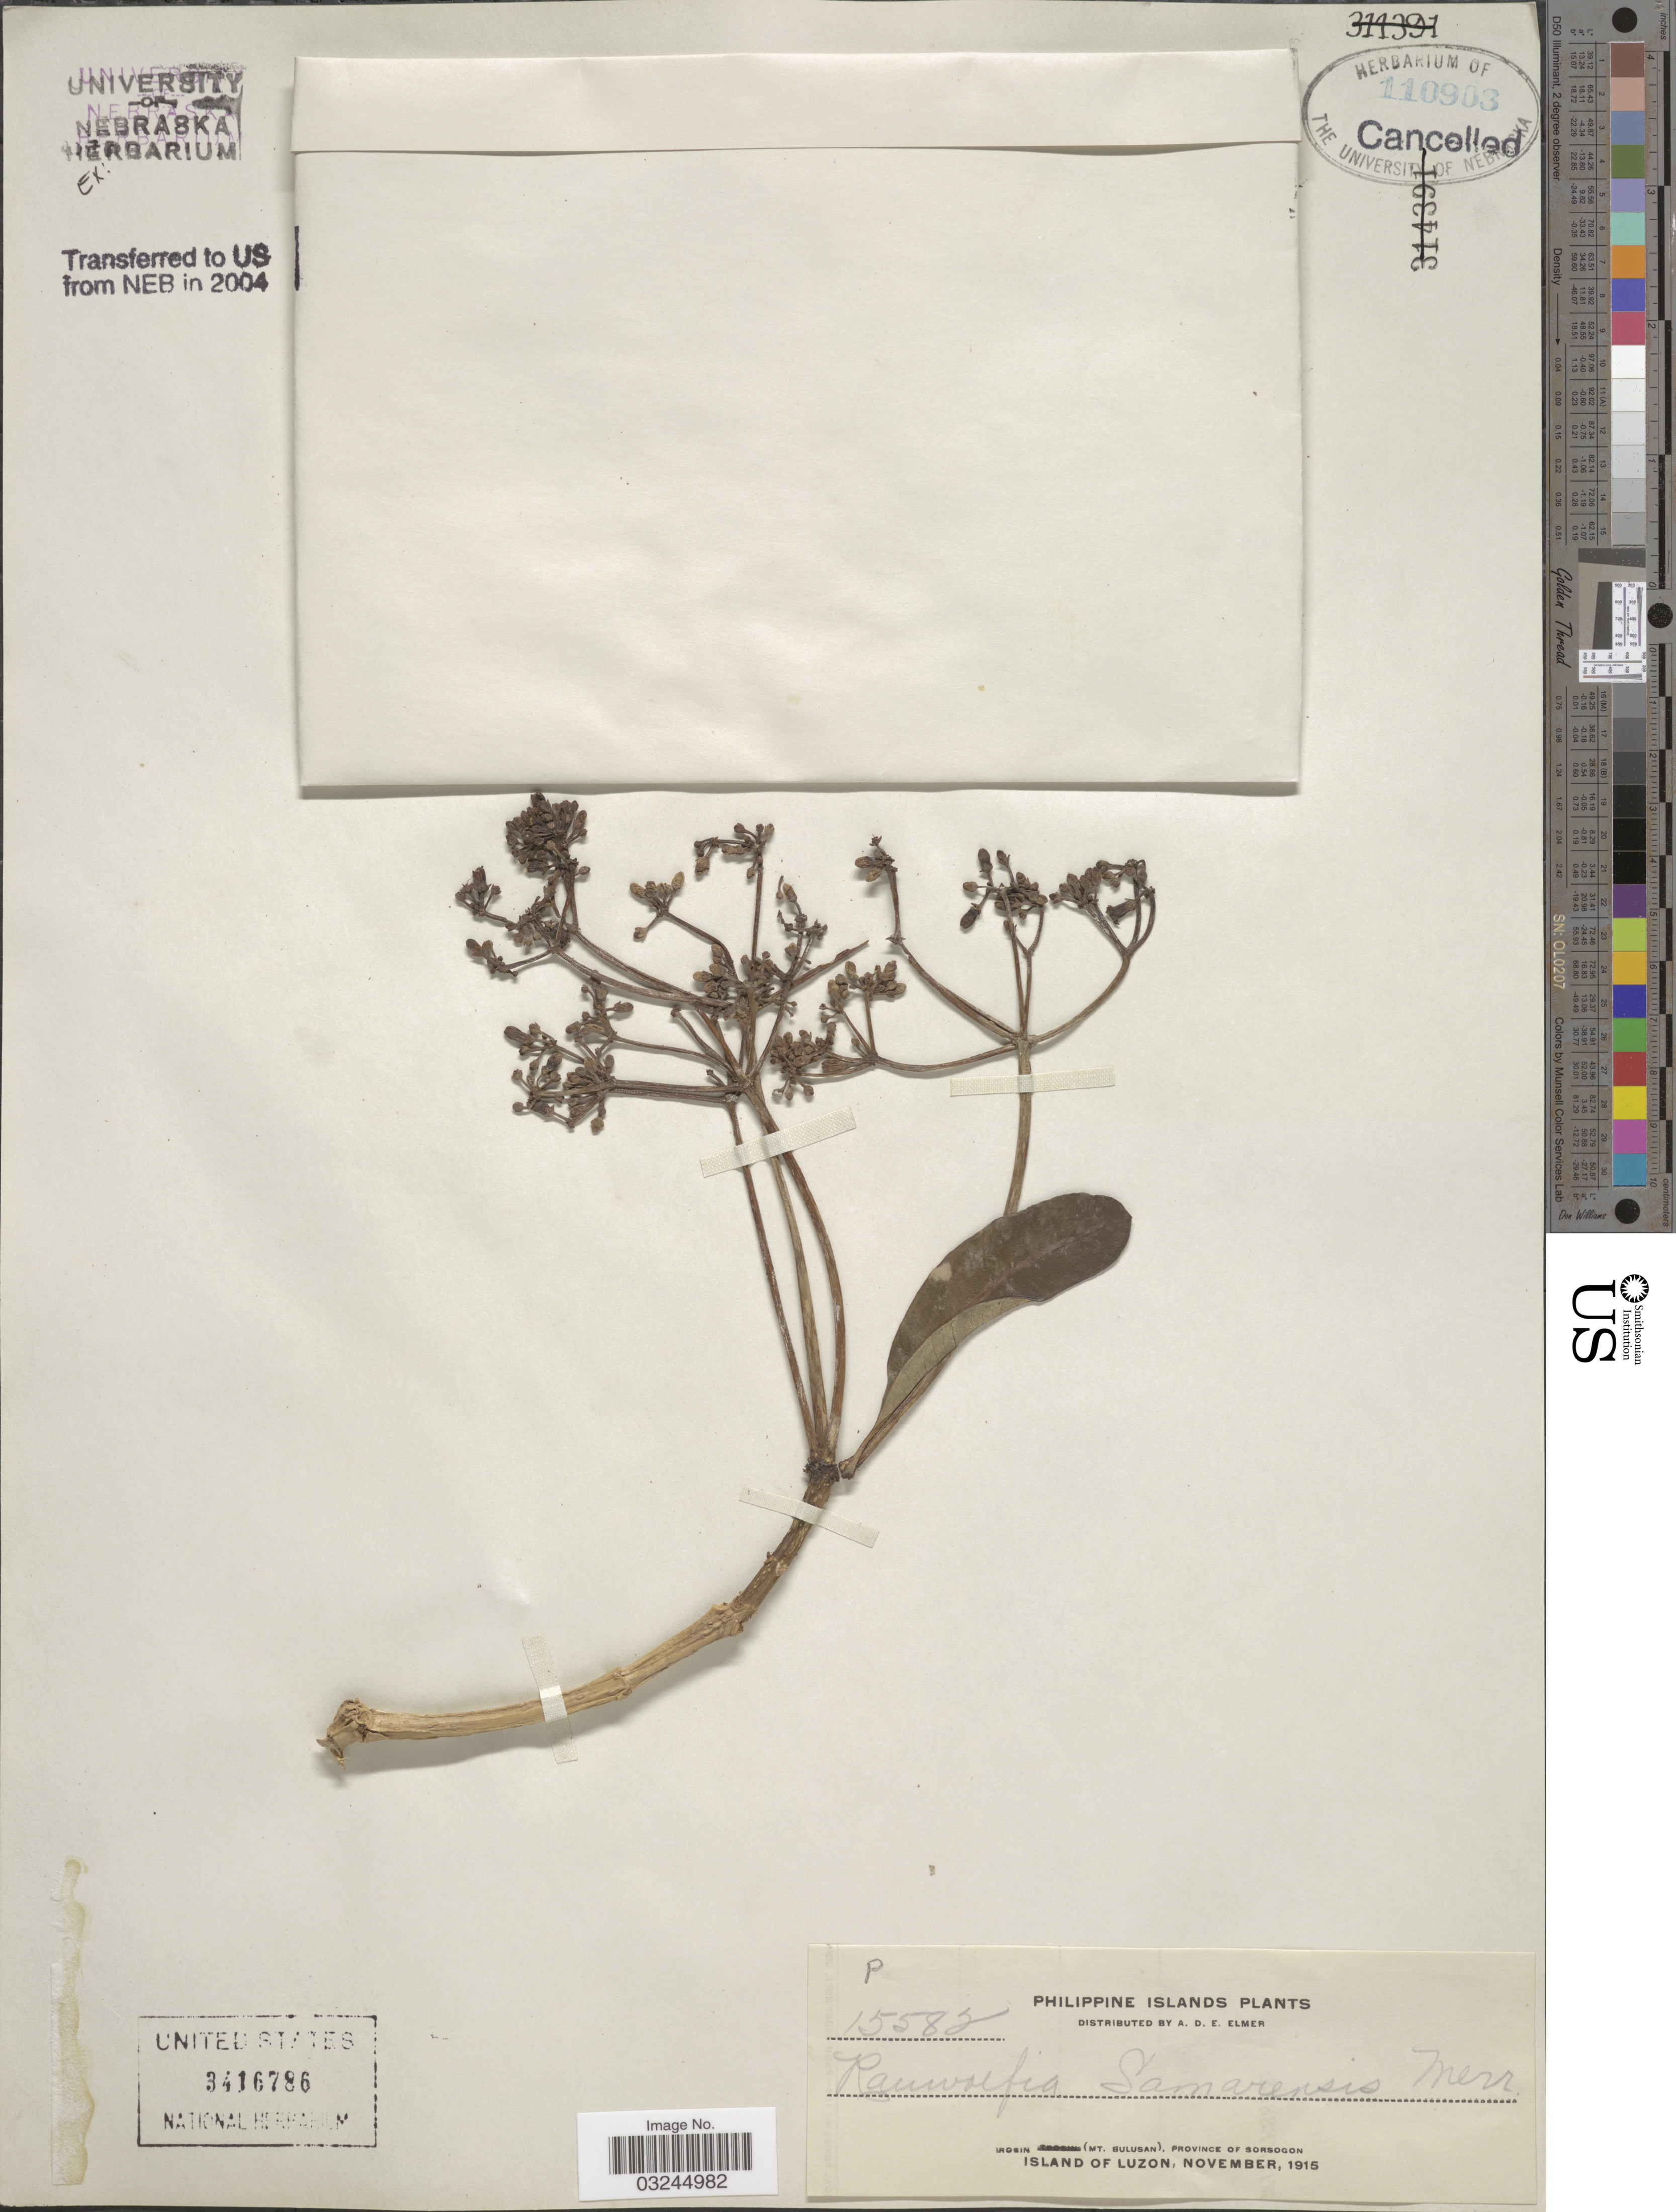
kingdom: Plantae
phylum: Tracheophyta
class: Magnoliopsida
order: Gentianales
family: Apocynaceae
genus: Rauvolfia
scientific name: Rauvolfia samarensis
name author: Merr.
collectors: A. D. E. Elmer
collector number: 15582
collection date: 1915-11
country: Philippines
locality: Philippine Islands. Irosin (Mt. Bulusan), Province of Sorsogon. Island of Luzon.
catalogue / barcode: US 3416786